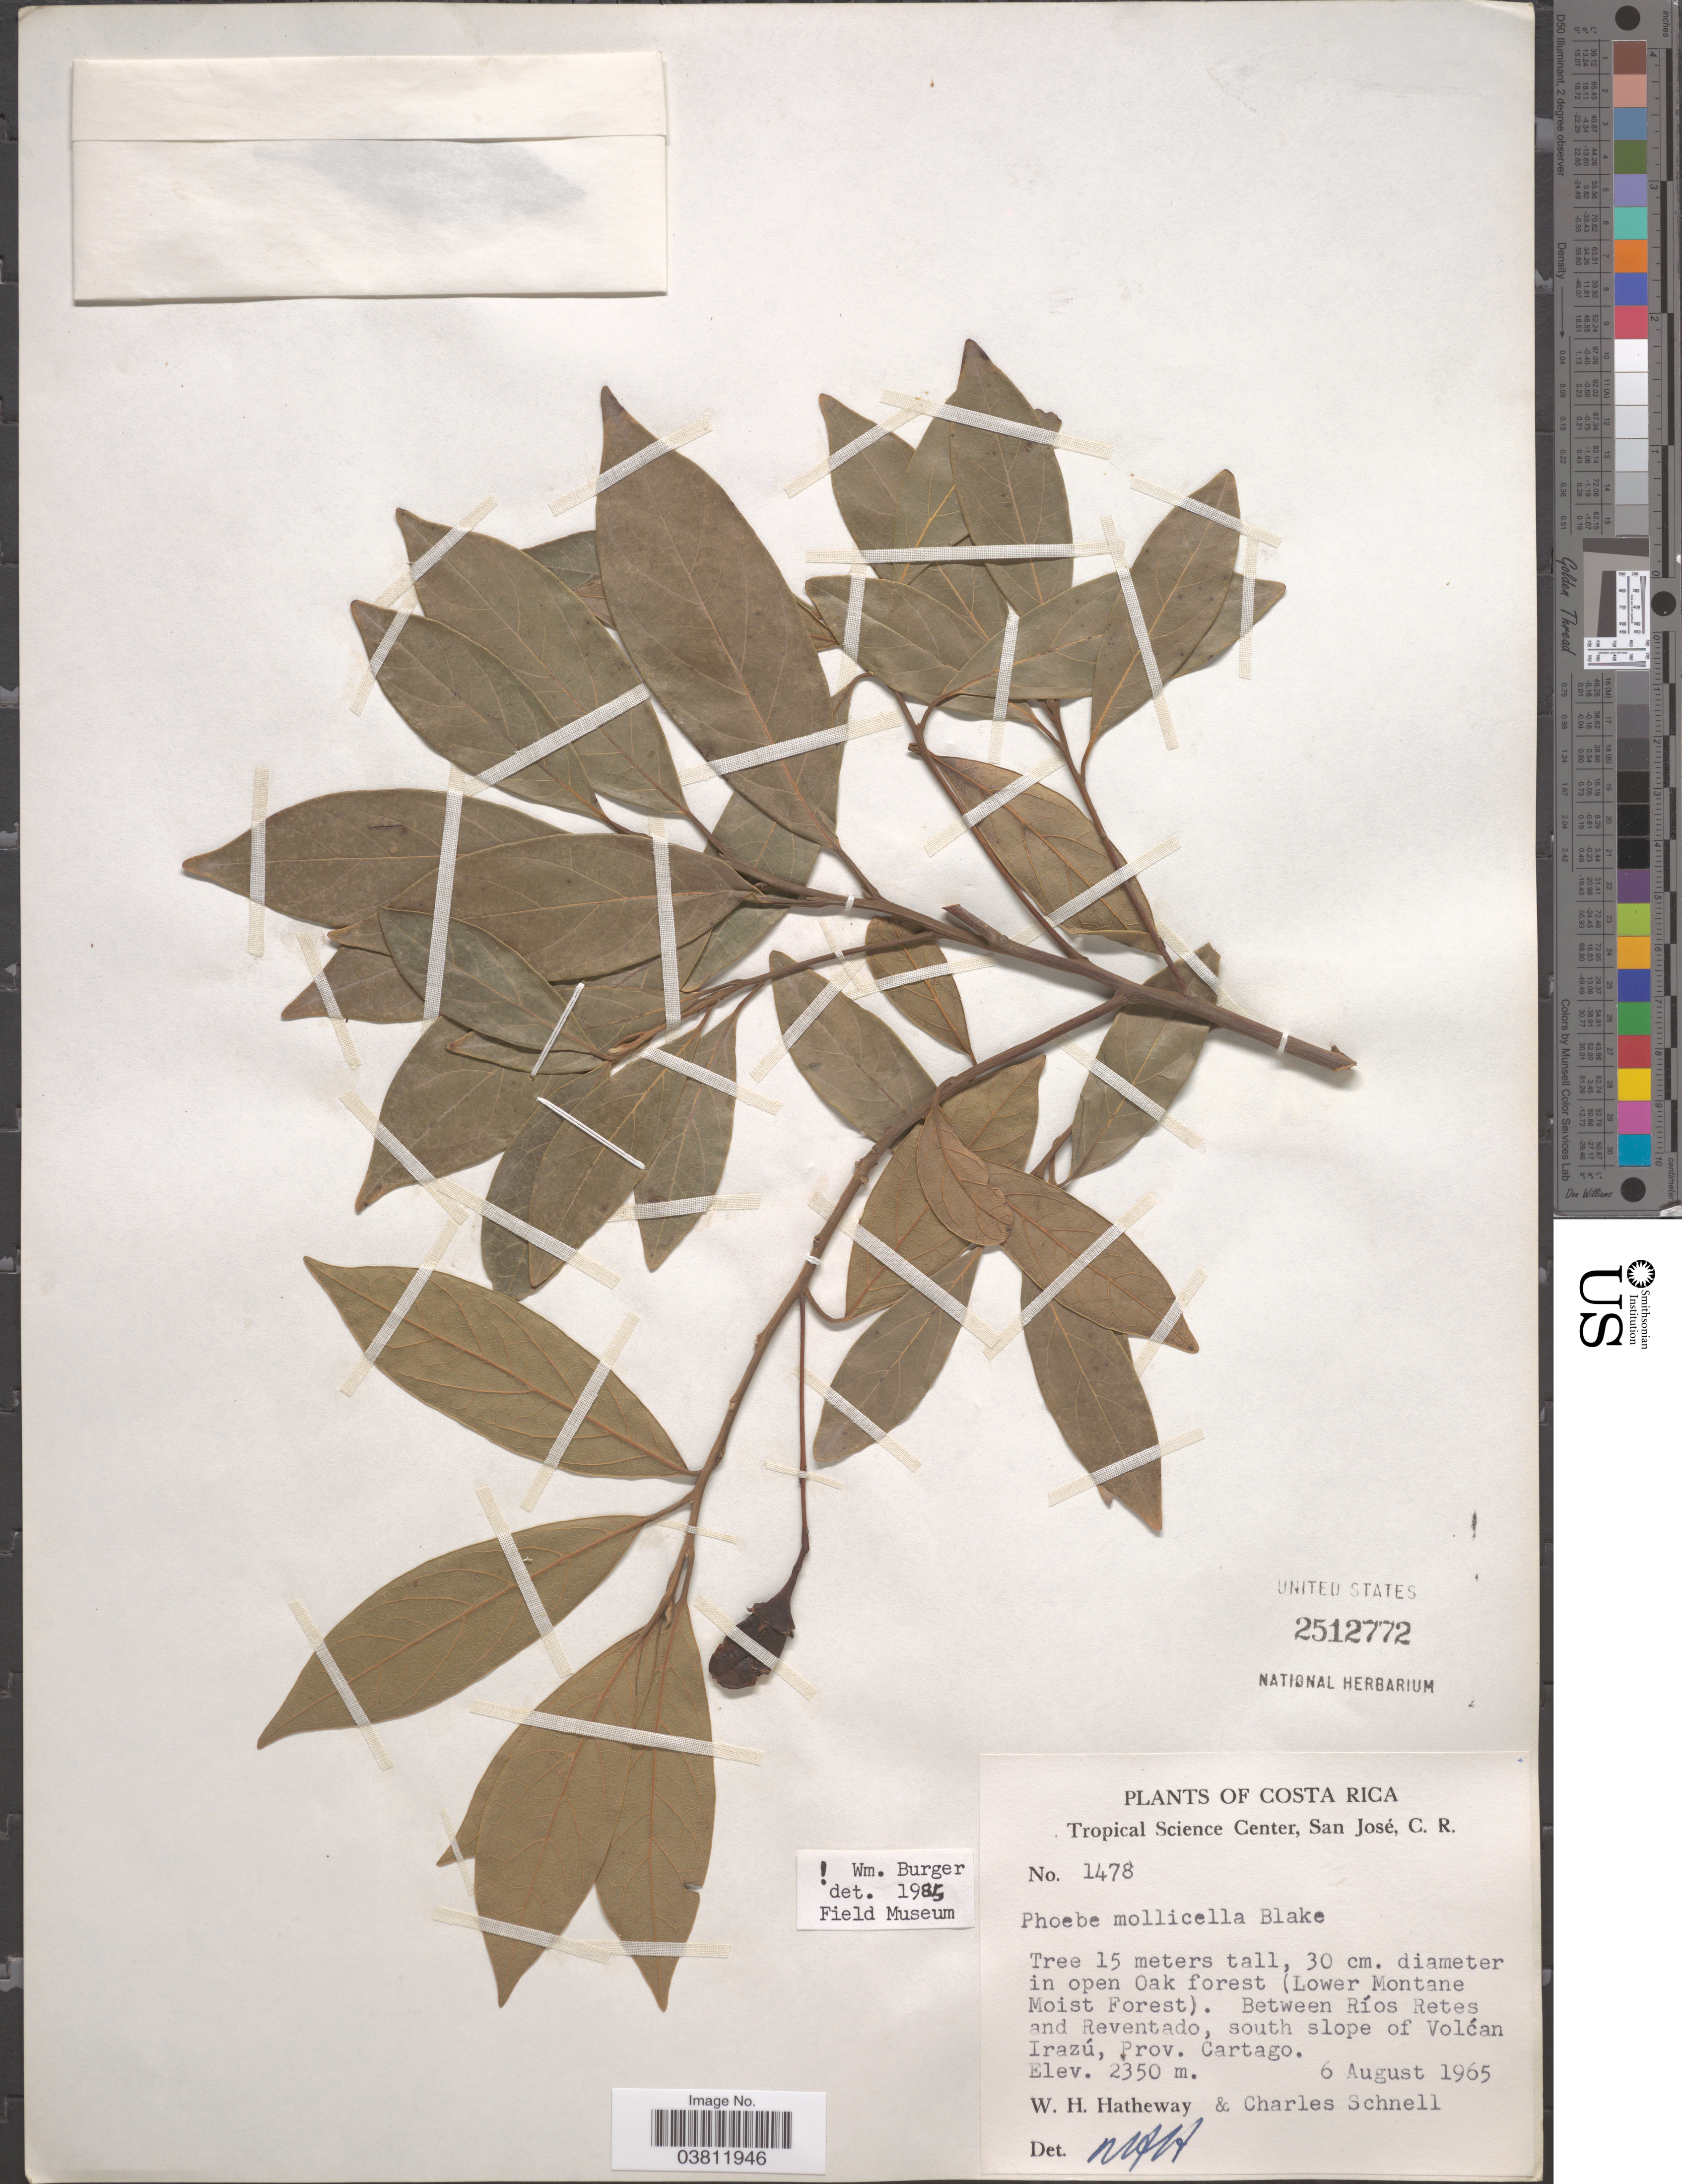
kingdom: Plantae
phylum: Tracheophyta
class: Magnoliopsida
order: Laurales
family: Lauraceae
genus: Phoebe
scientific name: Phoebe mollicella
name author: S.F. Blake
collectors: W. H. Hatheway & C. Schnell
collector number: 1478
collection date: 1965-08-06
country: Costa Rica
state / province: Cartago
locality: Between Ríos Retes and Reventado, south slope of Volcán Irazú.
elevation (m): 2350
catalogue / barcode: US 2512772